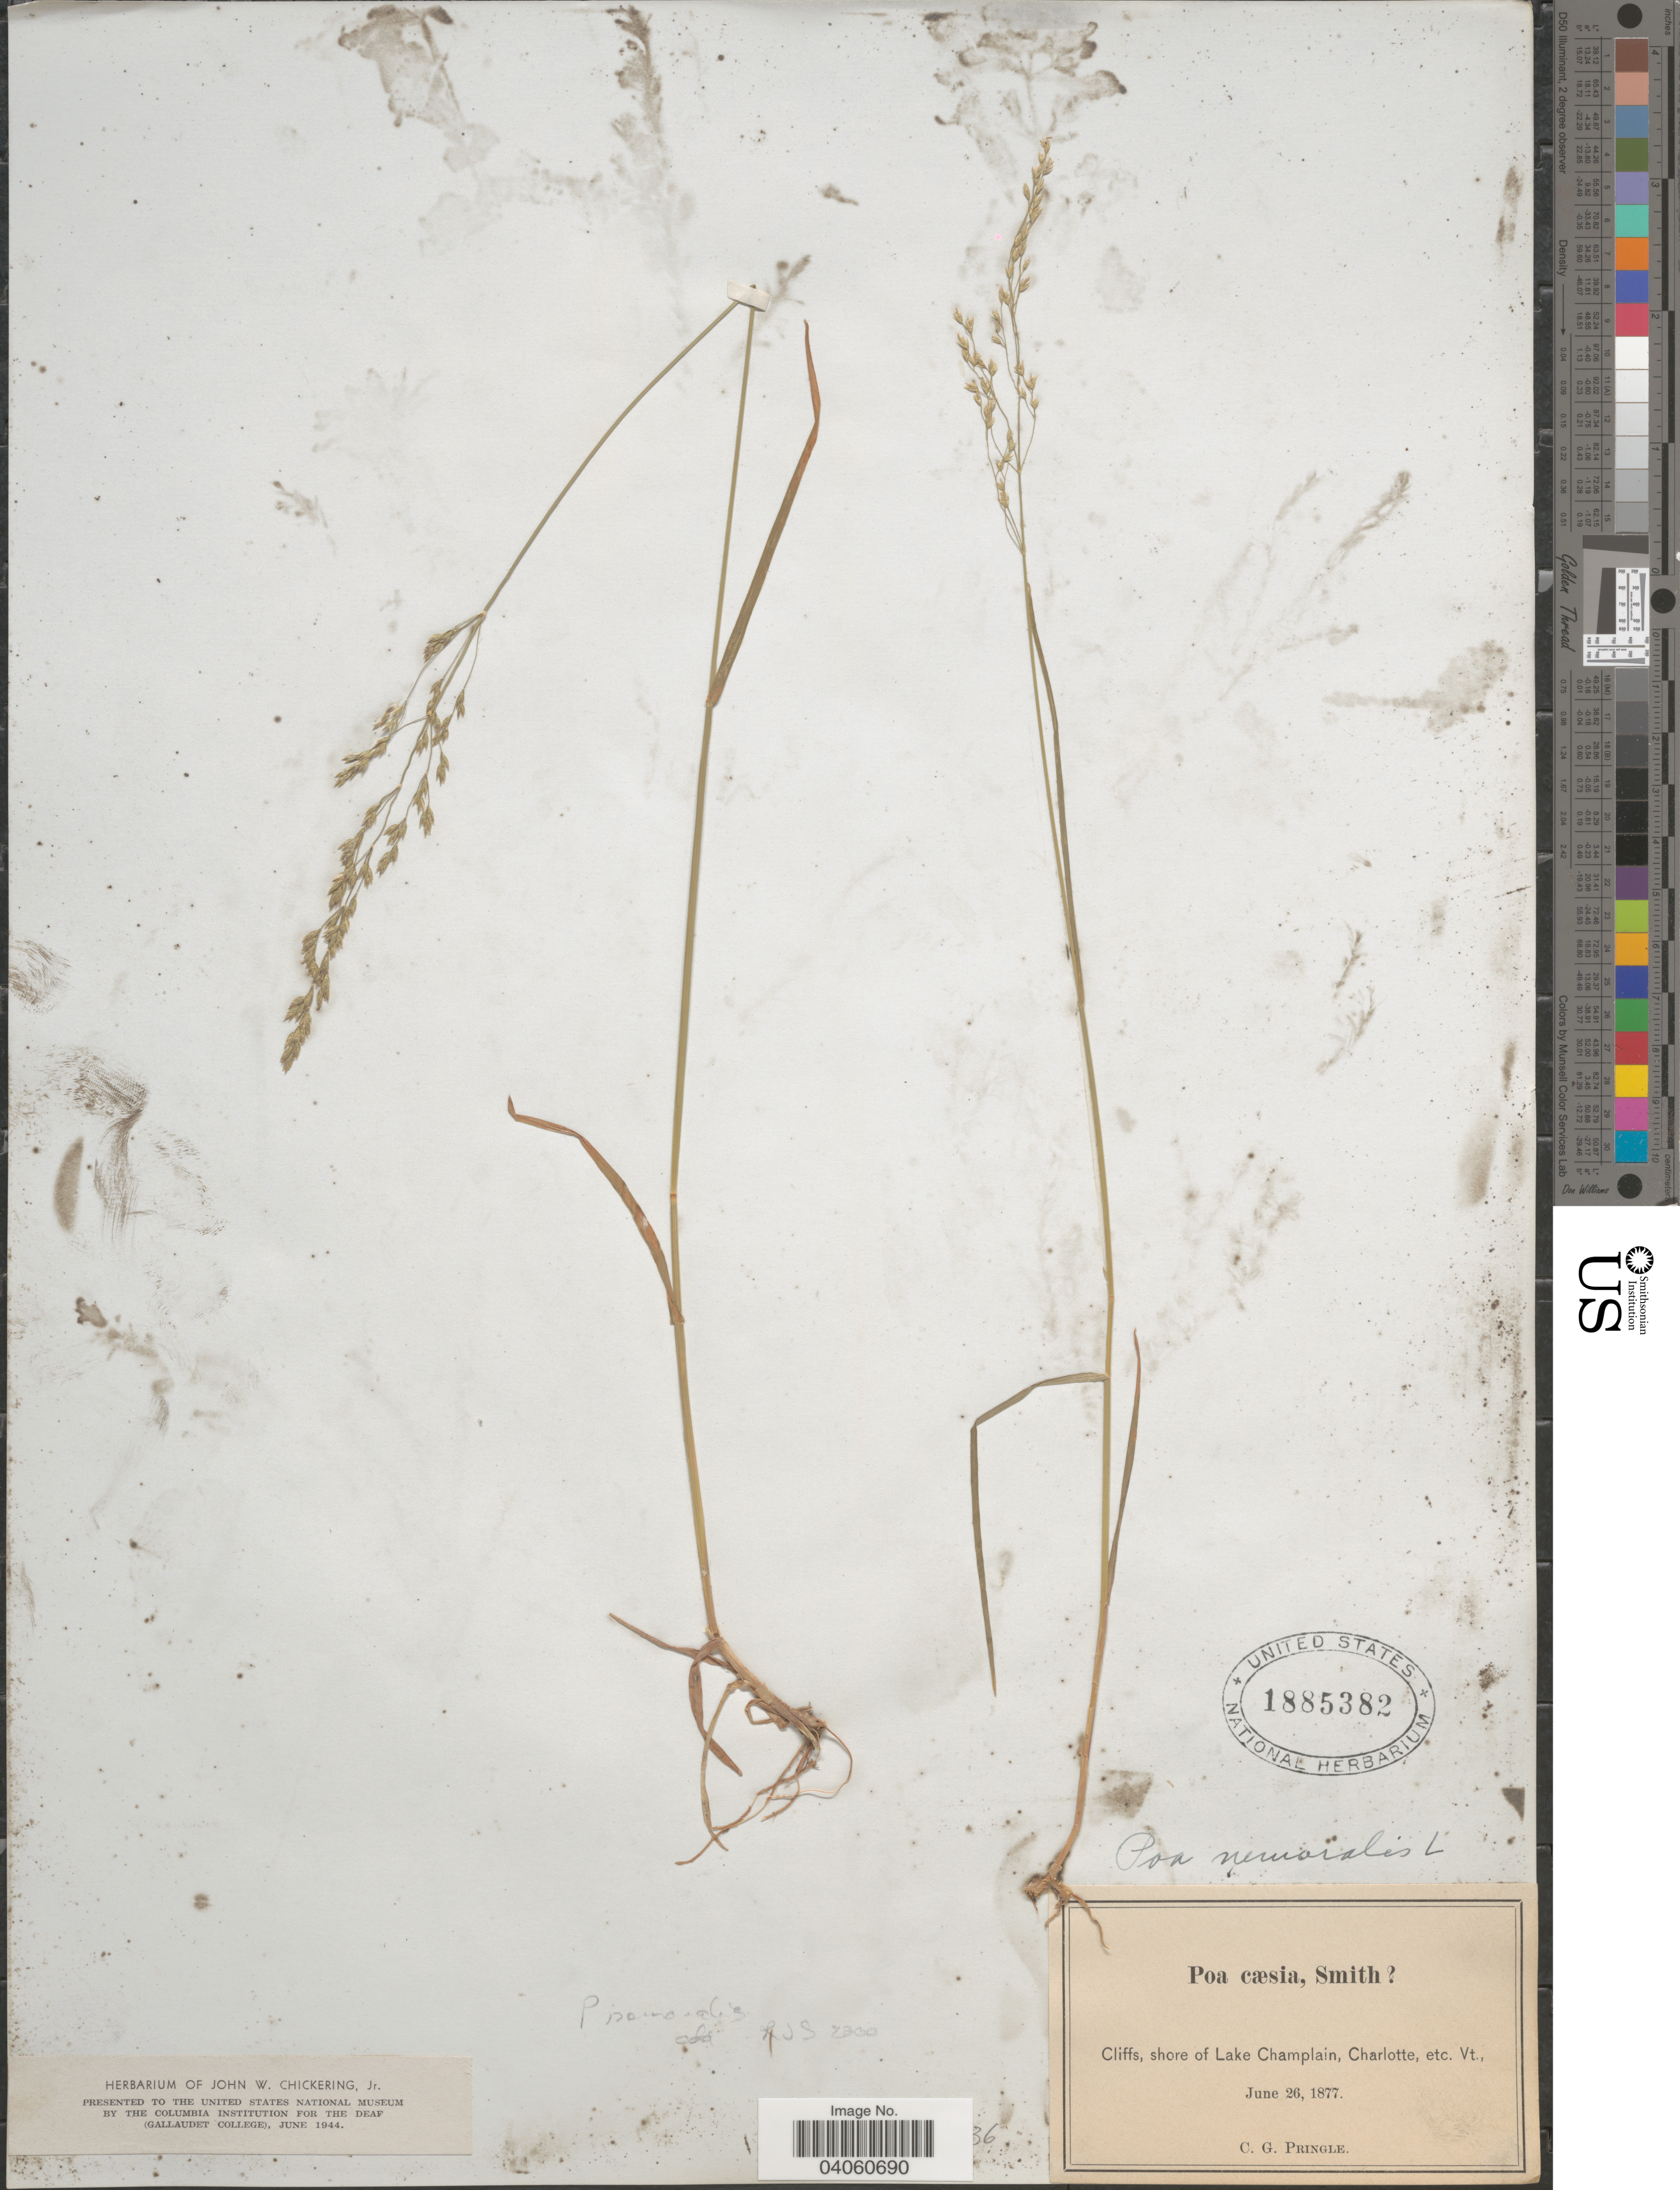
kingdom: Plantae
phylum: Tracheophyta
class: Liliopsida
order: Poales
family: Poaceae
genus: Poa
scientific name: Poa nemoralis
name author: L.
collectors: C. G. Pringle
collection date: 1877-06-26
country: United States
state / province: Vermont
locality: Cliffs, shore of Lake Champlain, Charlotte.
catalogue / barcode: US 1885382